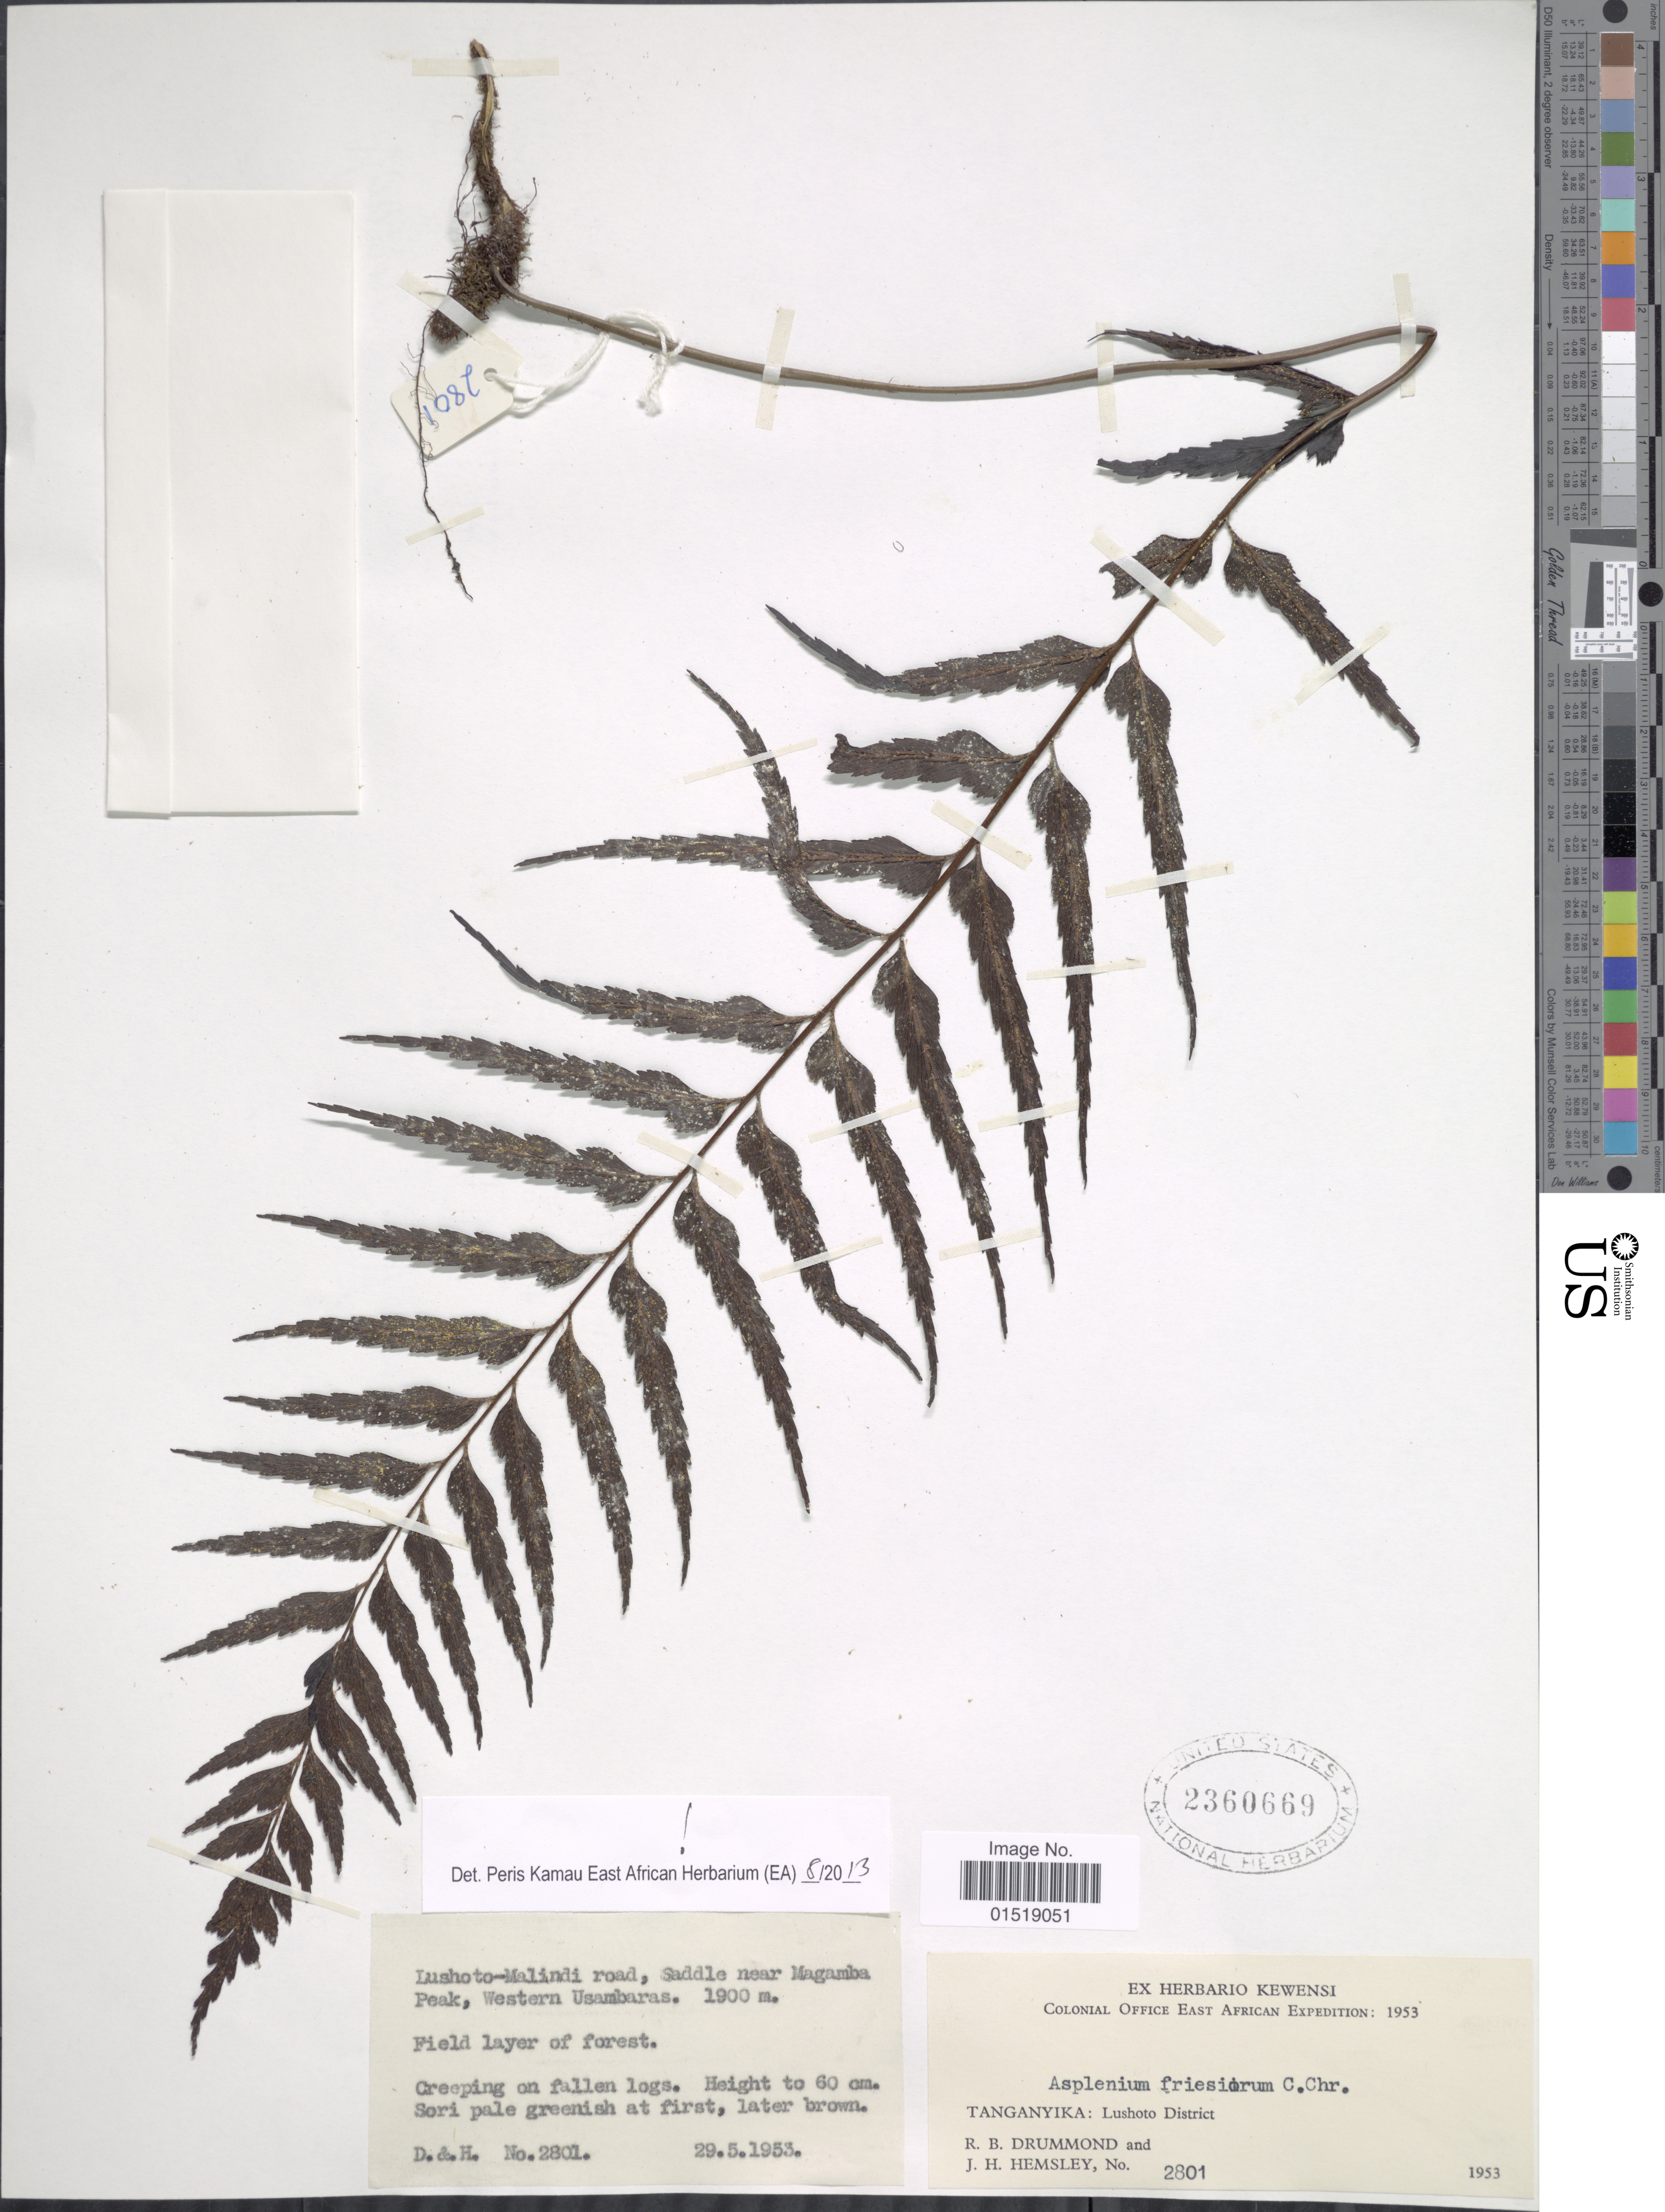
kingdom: Plantae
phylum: Tracheophyta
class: Polypodiopsida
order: Polypodiales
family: Aspleniaceae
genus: Asplenium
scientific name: Asplenium friesiorum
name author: C. Chr.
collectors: R. Drummond & J. H. Hemsley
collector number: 2801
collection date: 1953-05-29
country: Tanzania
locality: Tanganyika: Lushoto District. Lushoto-Malindi road, Saddle near Magamba Peak, Western Usambaras.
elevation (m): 1900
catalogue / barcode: US 2360669